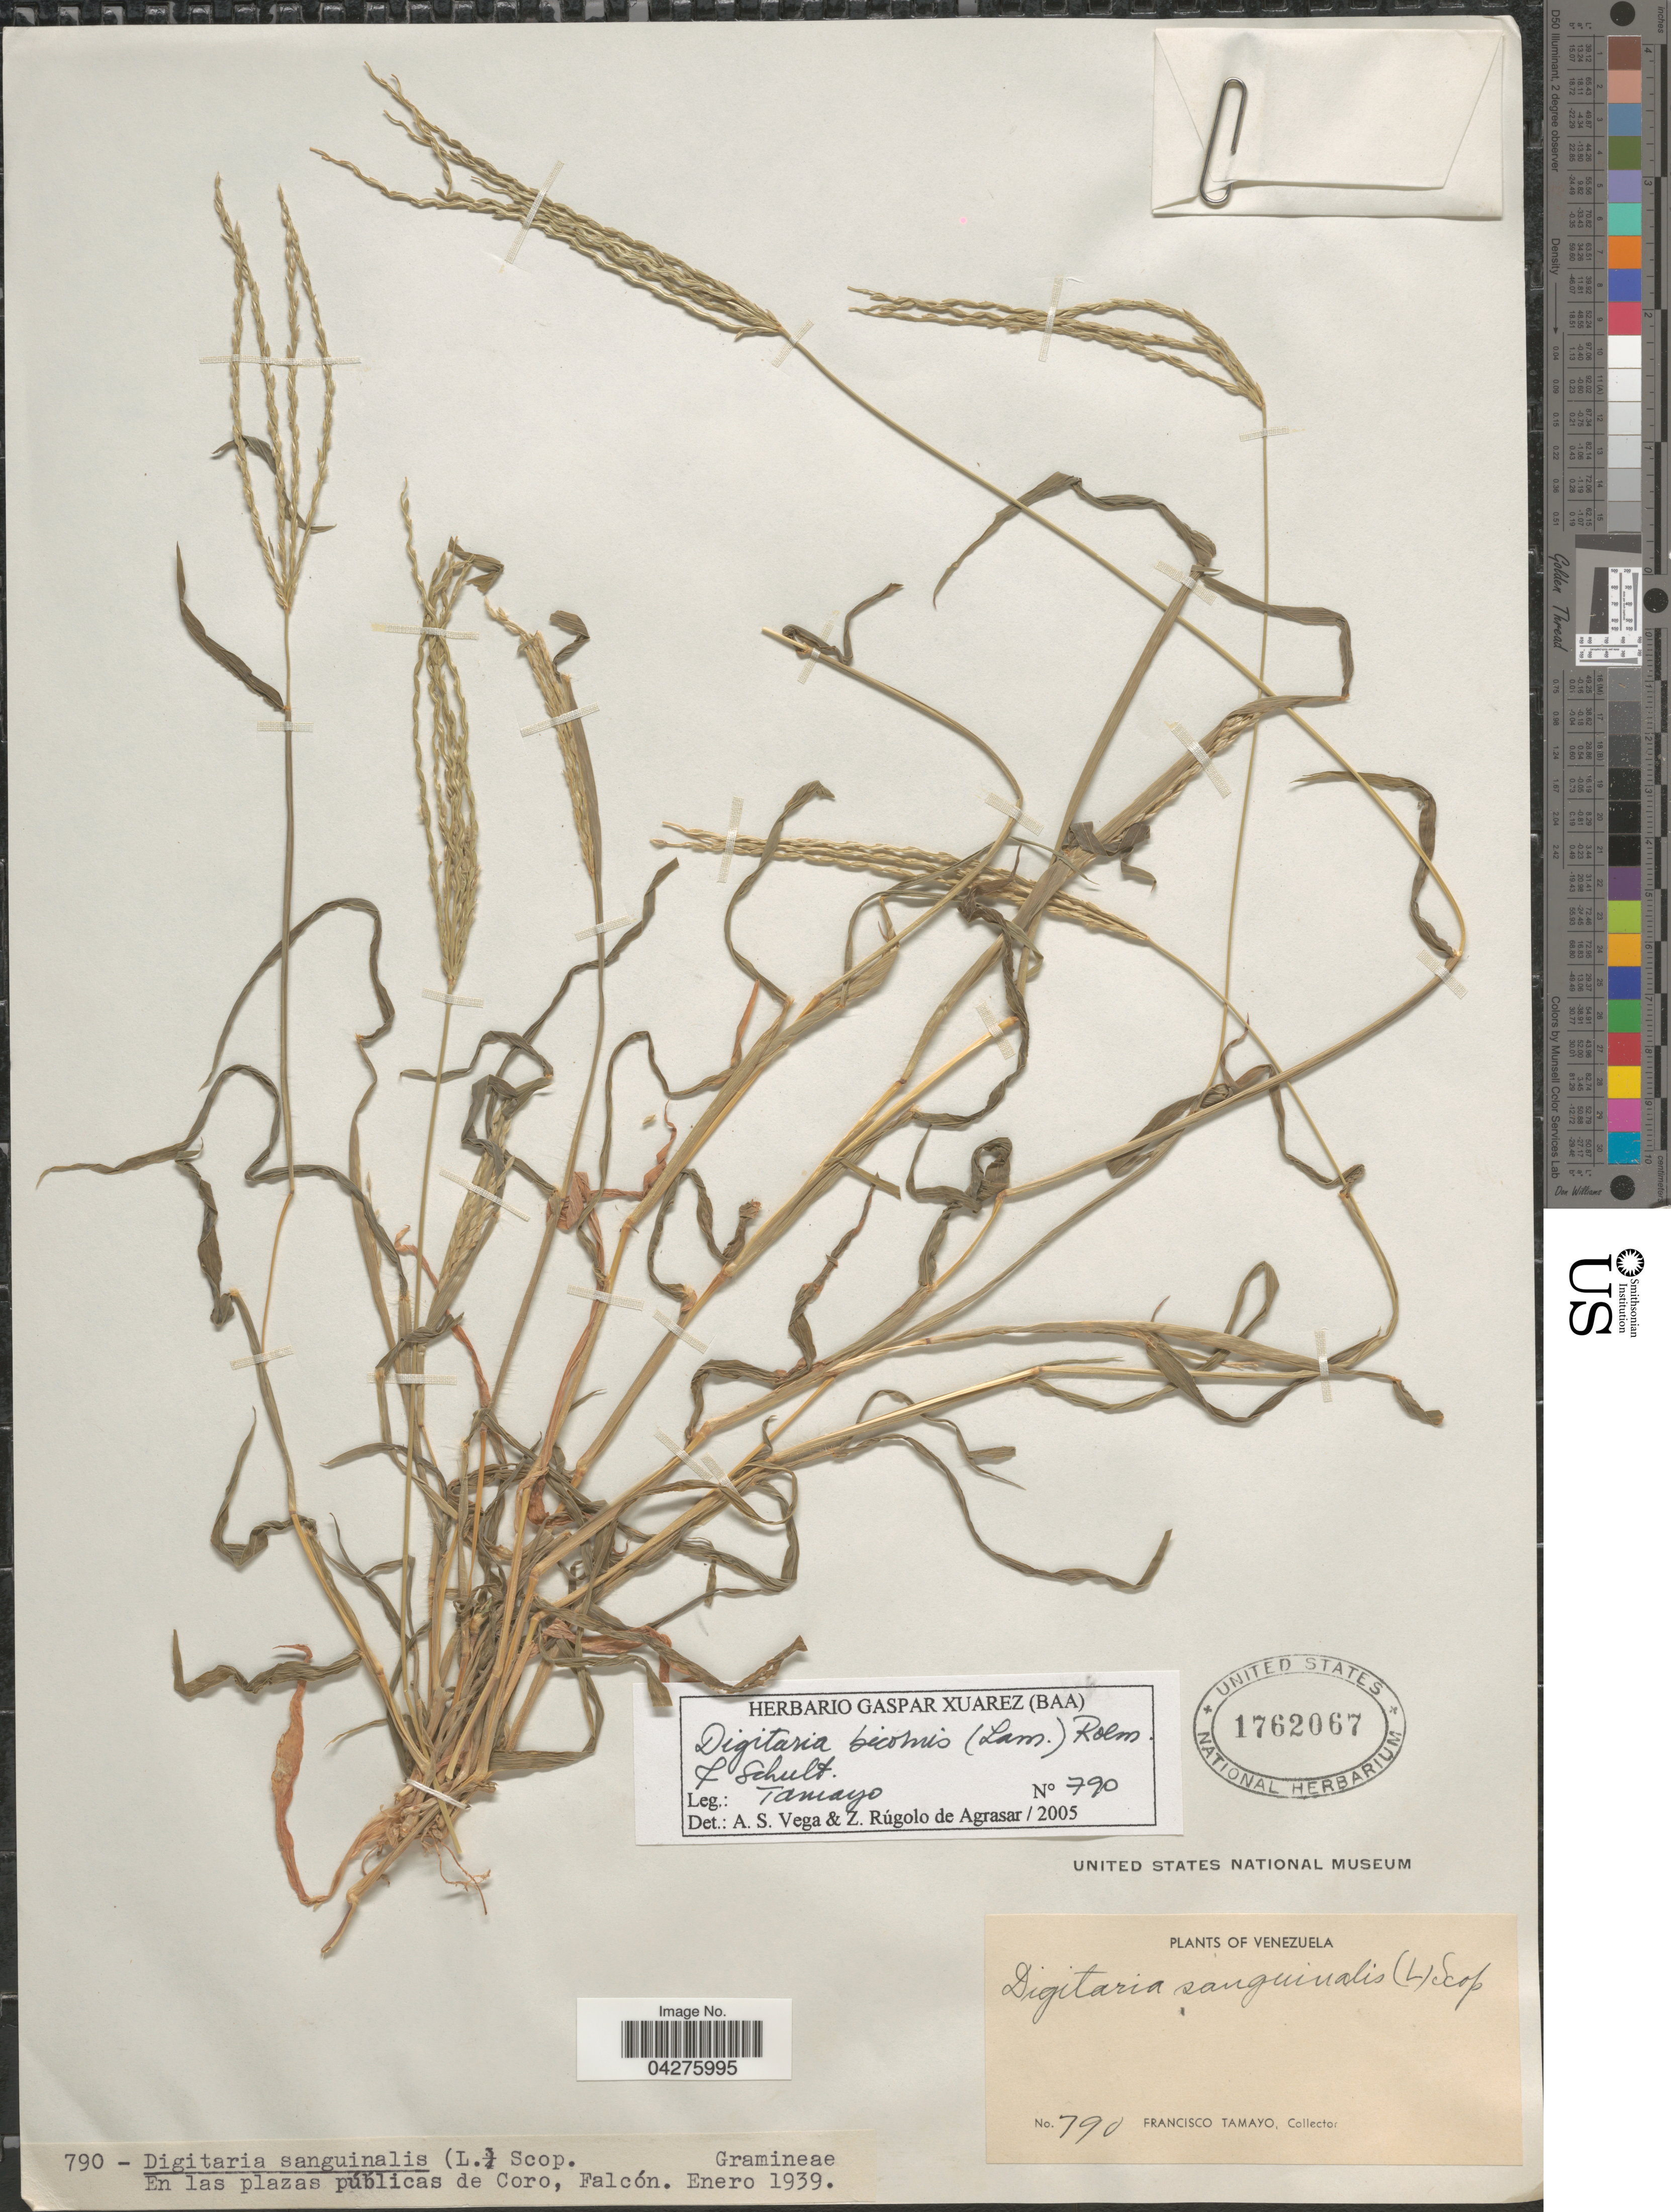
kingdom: Plantae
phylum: Tracheophyta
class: Liliopsida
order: Poales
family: Poaceae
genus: Digitaria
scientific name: Digitaria bicornis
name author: (Lam.) Roem. & Schult.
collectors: F. Tamayo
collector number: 790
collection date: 1939-01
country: Venezuela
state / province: Falcon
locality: En las plazas públicas de Coro.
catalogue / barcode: US 1762067